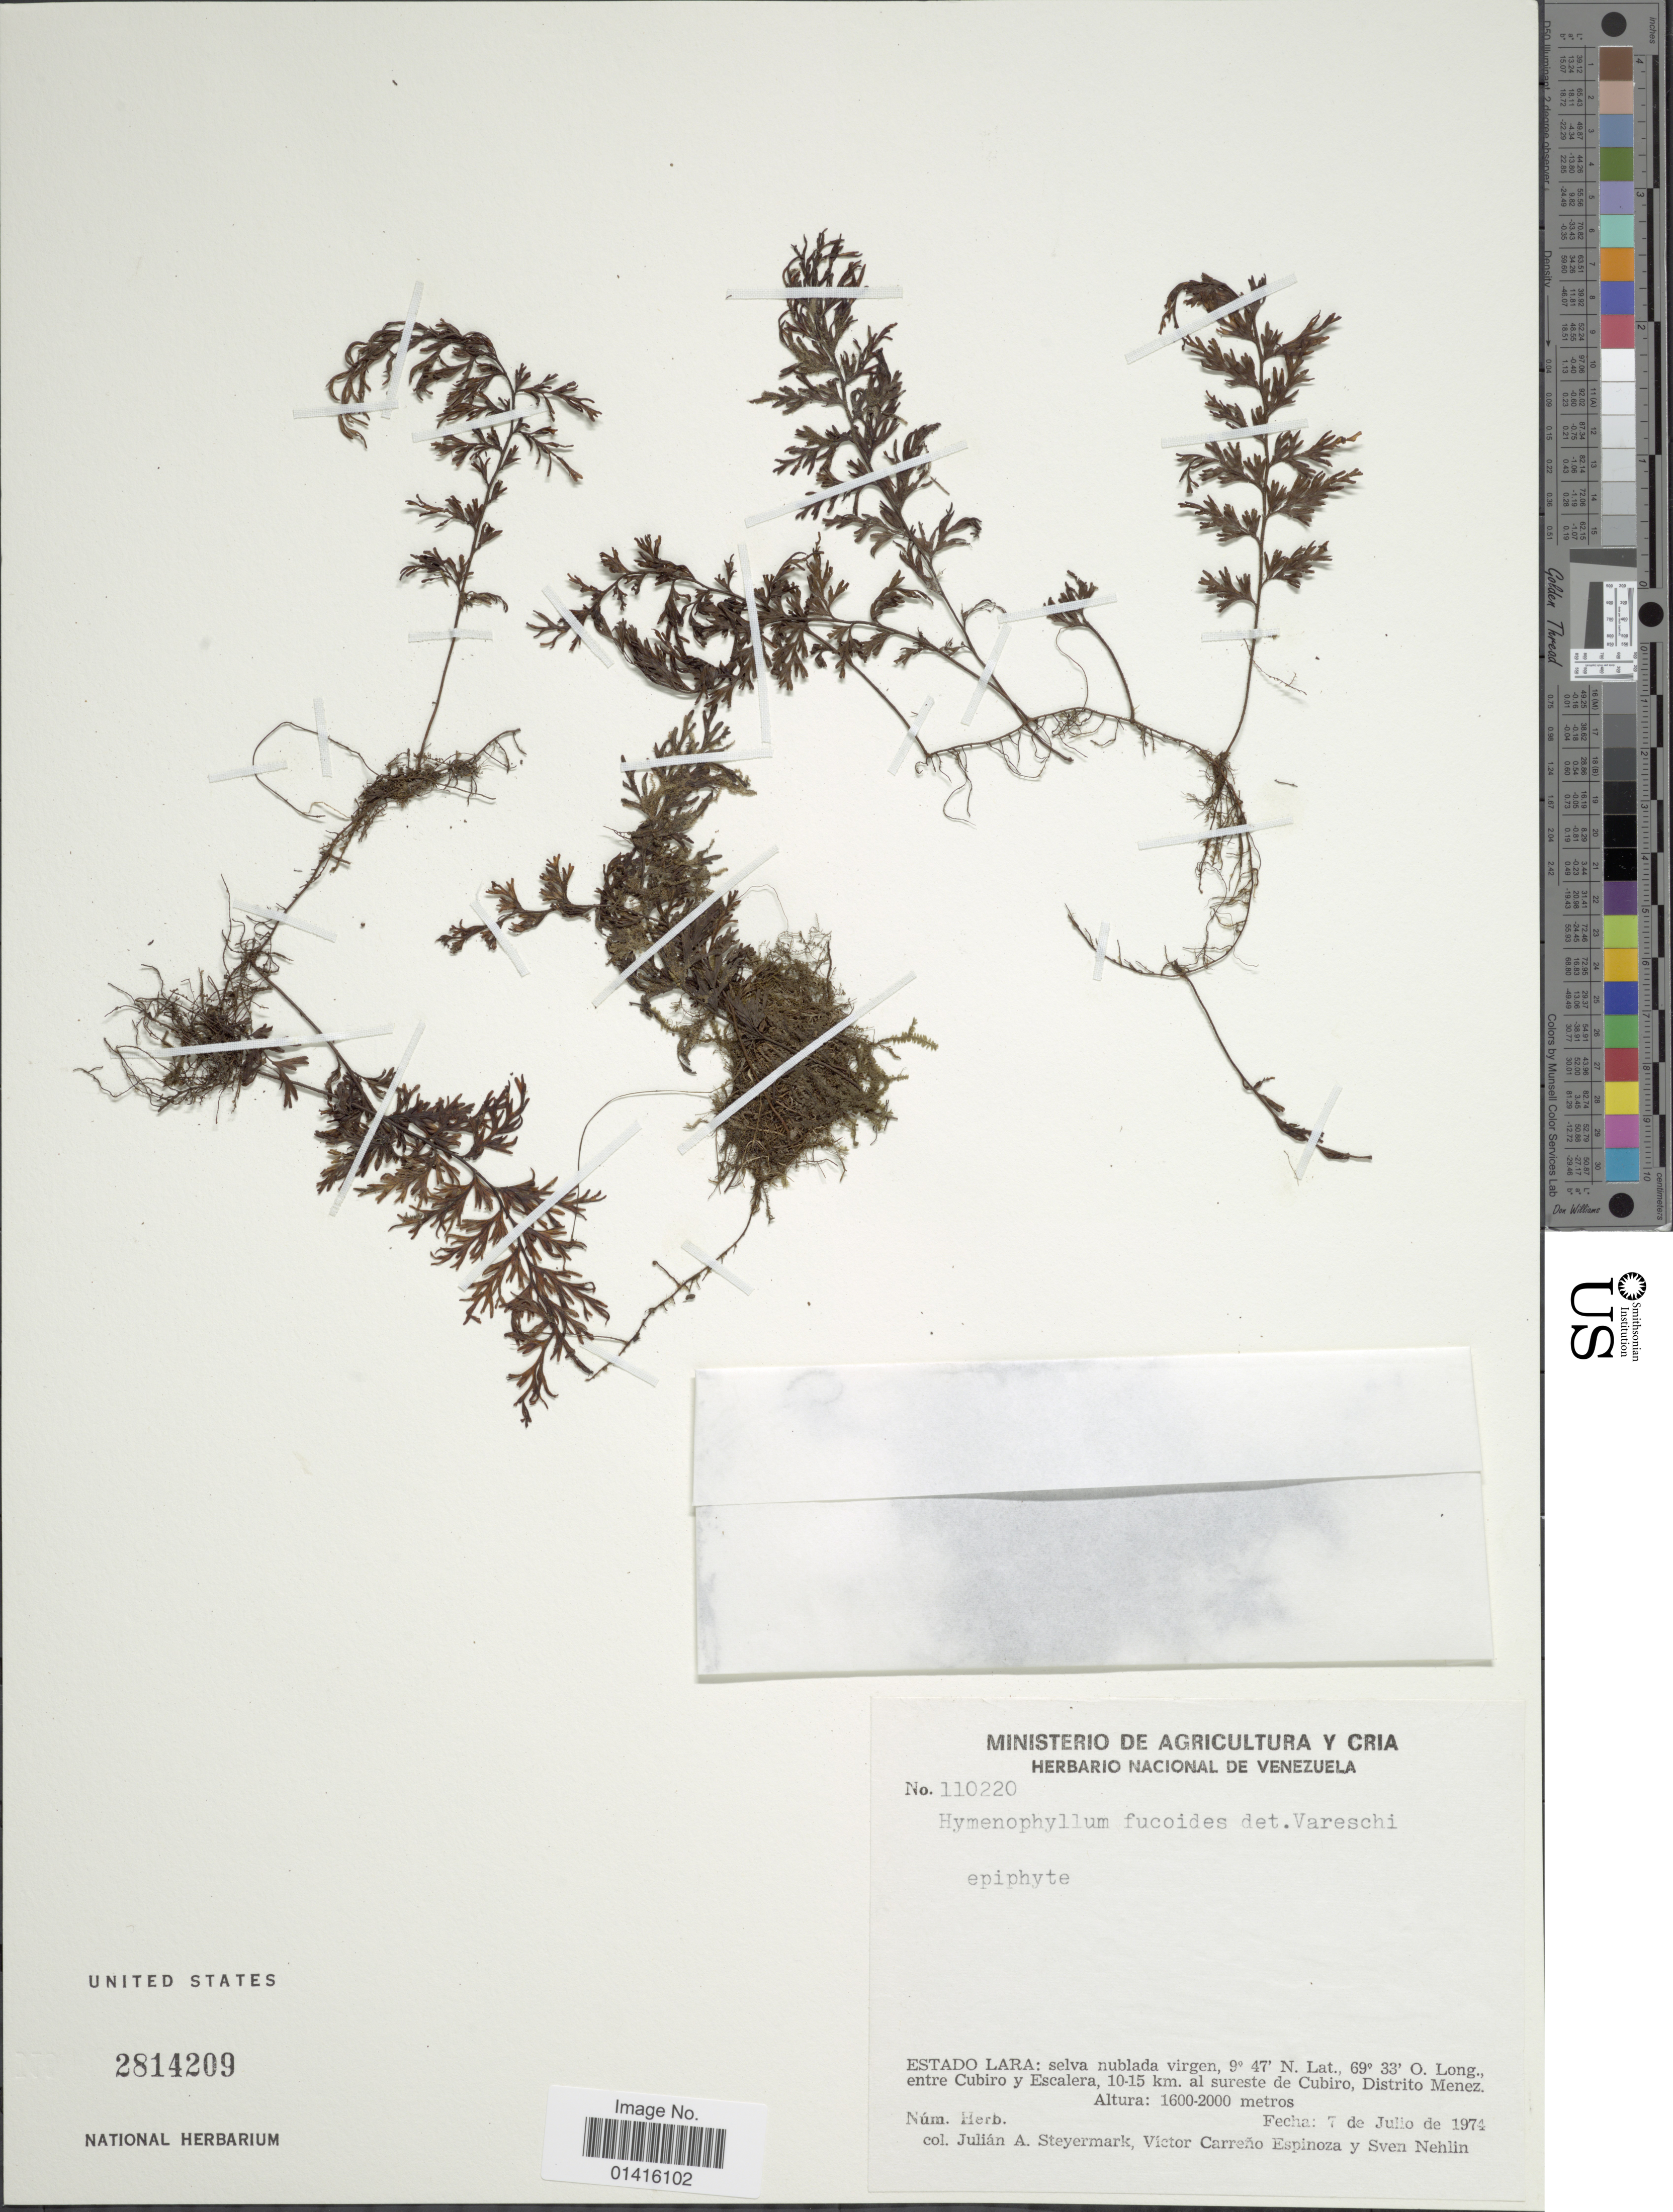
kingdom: Plantae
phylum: Tracheophyta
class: Polypodiopsida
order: Hymenophyllales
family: Hymenophyllaceae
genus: Hymenophyllum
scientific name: Hymenophyllum fucoides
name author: (Sw.) Sw.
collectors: J. Steyermark, V. Espinoza & S. Nehlin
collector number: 110220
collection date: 1974-07-07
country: Venezuela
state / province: Lara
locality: Estado Lara: selva nublada virgen, entre Cubiro y Escalera, 10-15km al sureste de Cubiro, Distrito Menez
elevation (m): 1600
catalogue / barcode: US 2814209